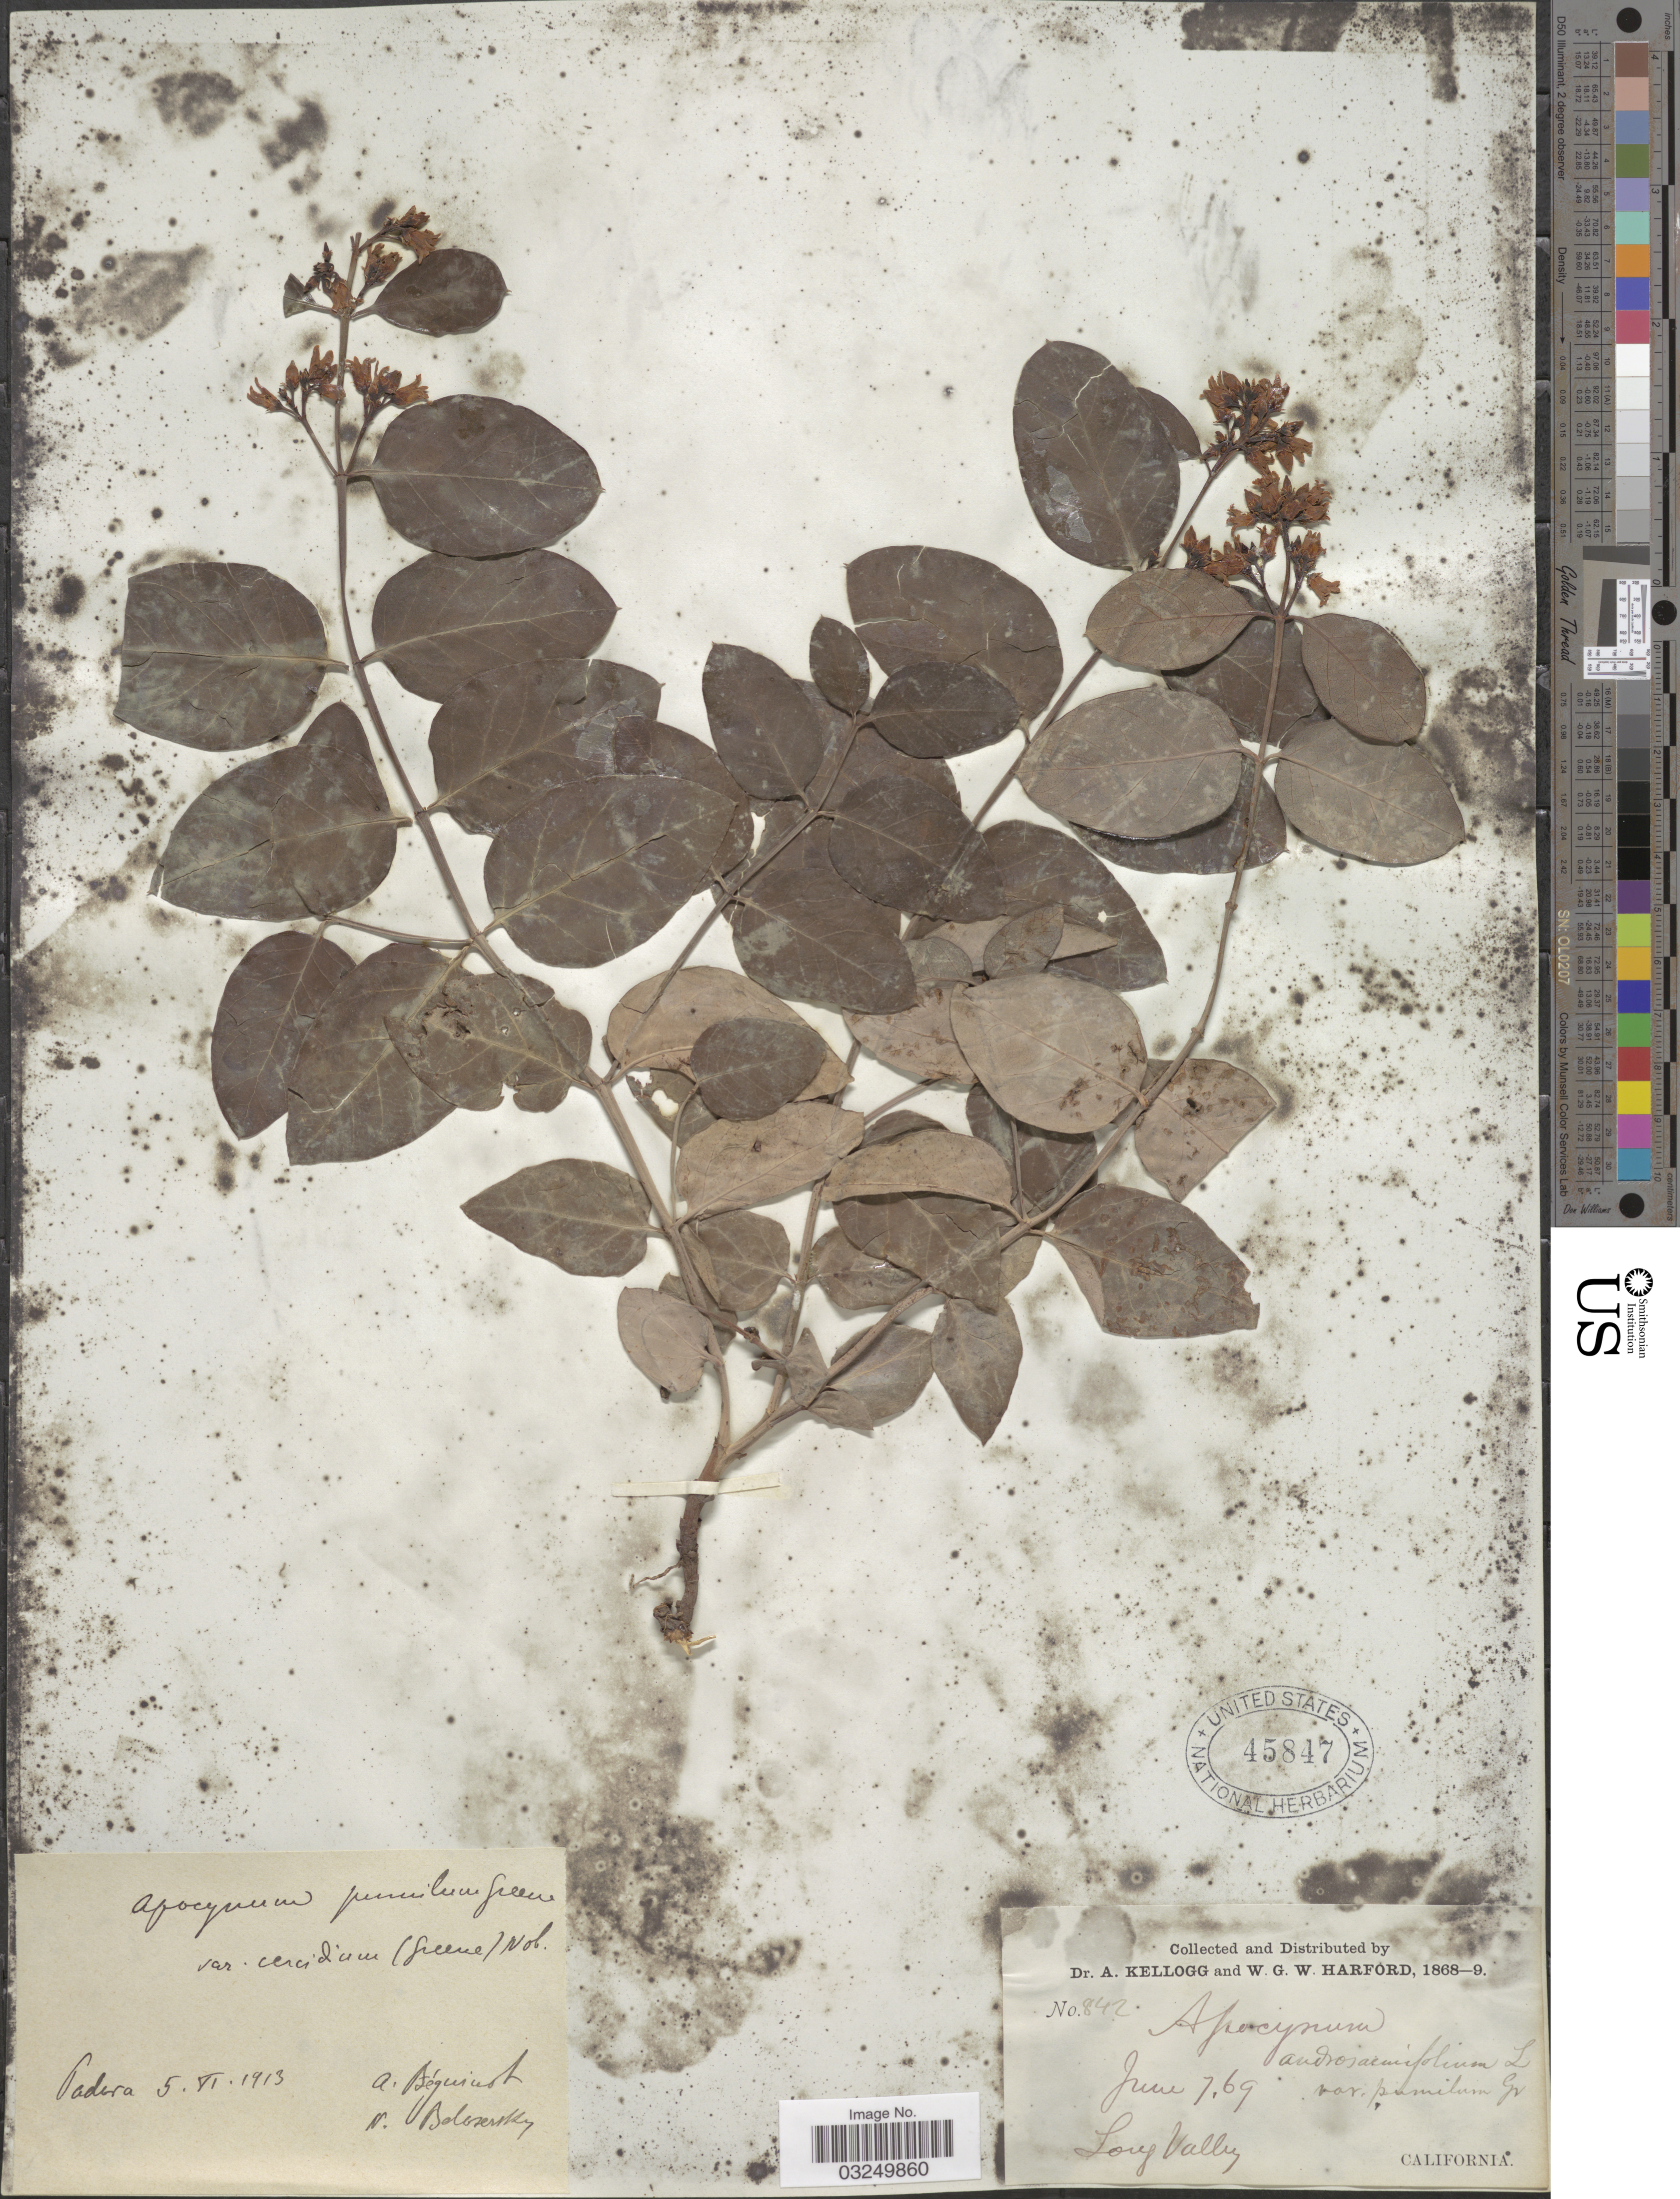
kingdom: Plantae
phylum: Tracheophyta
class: Magnoliopsida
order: Gentianales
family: Apocynaceae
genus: Apocynum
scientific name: Apocynum cercidium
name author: Greene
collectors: A. Kellogg & W. G. W. Harford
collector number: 842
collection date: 1969-06-07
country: United States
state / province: California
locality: Long Valley.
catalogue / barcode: US 45847